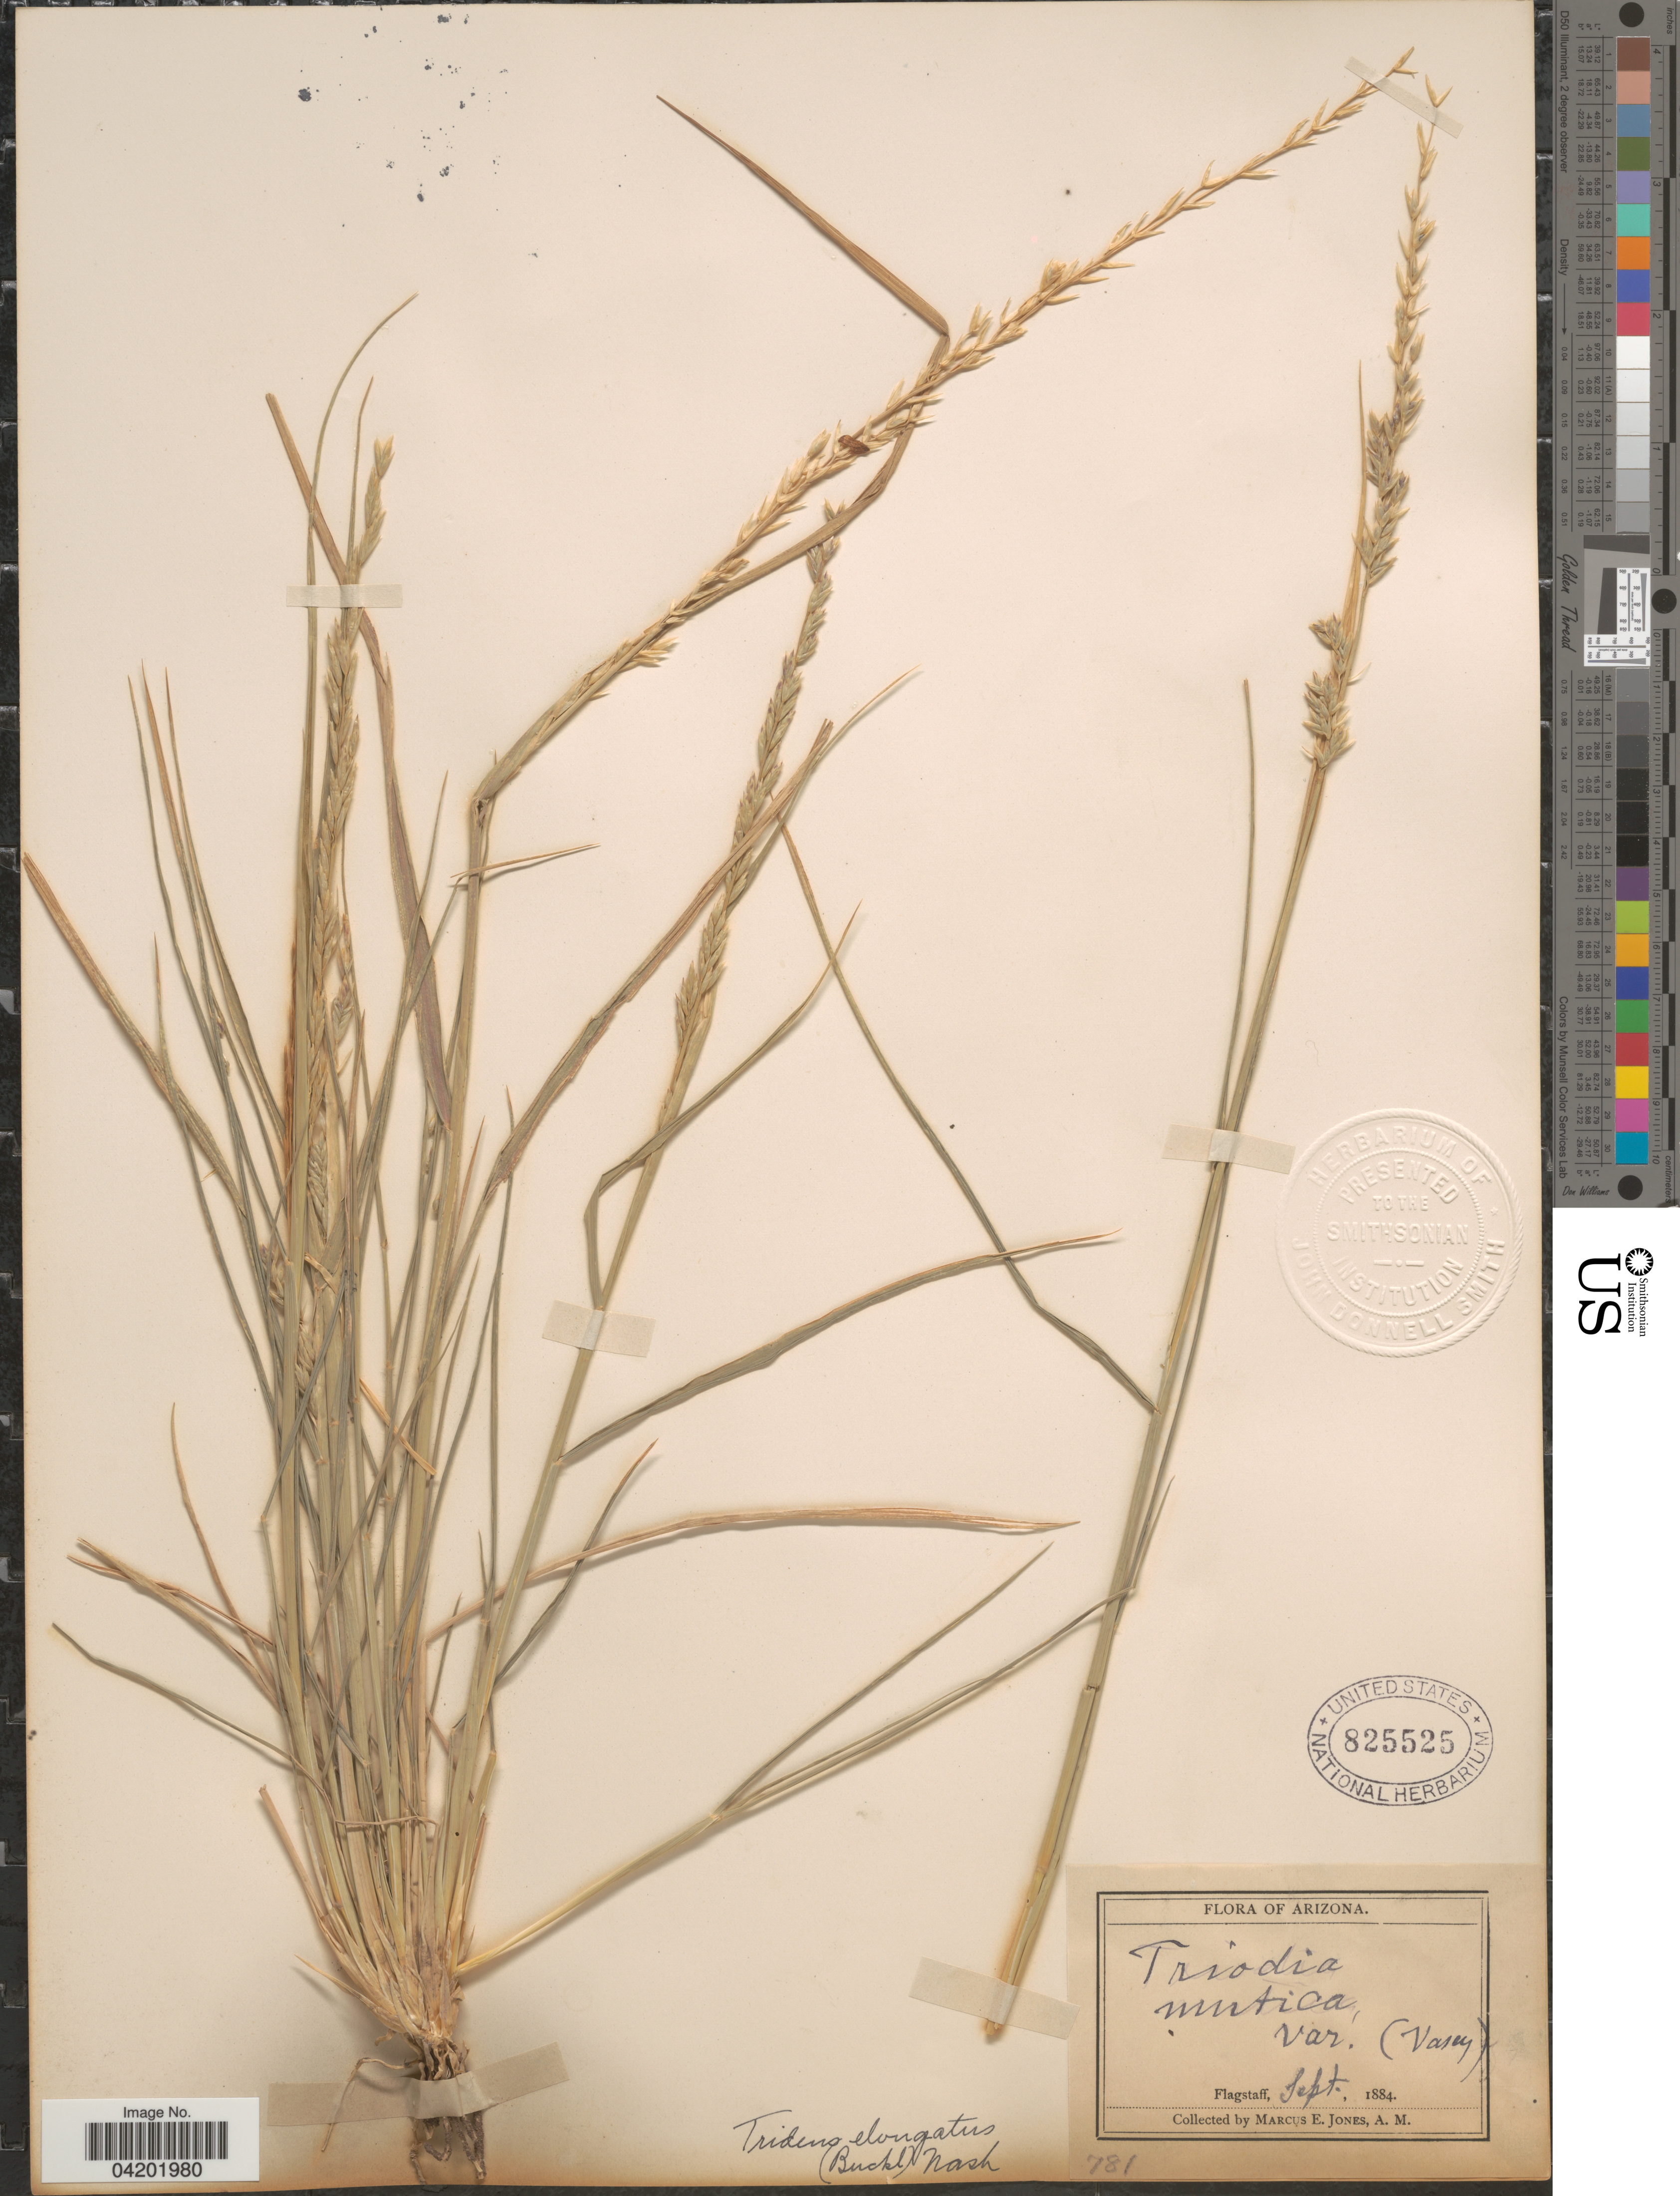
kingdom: Plantae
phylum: Tracheophyta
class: Liliopsida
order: Poales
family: Poaceae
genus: Tridentopsis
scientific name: Tridentopsis mutica var. elongata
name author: P.M. Peterson & Romasch.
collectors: M. E. Jones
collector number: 781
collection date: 1884-09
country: United States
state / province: Arizona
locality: Flagstaff.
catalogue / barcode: US 825525